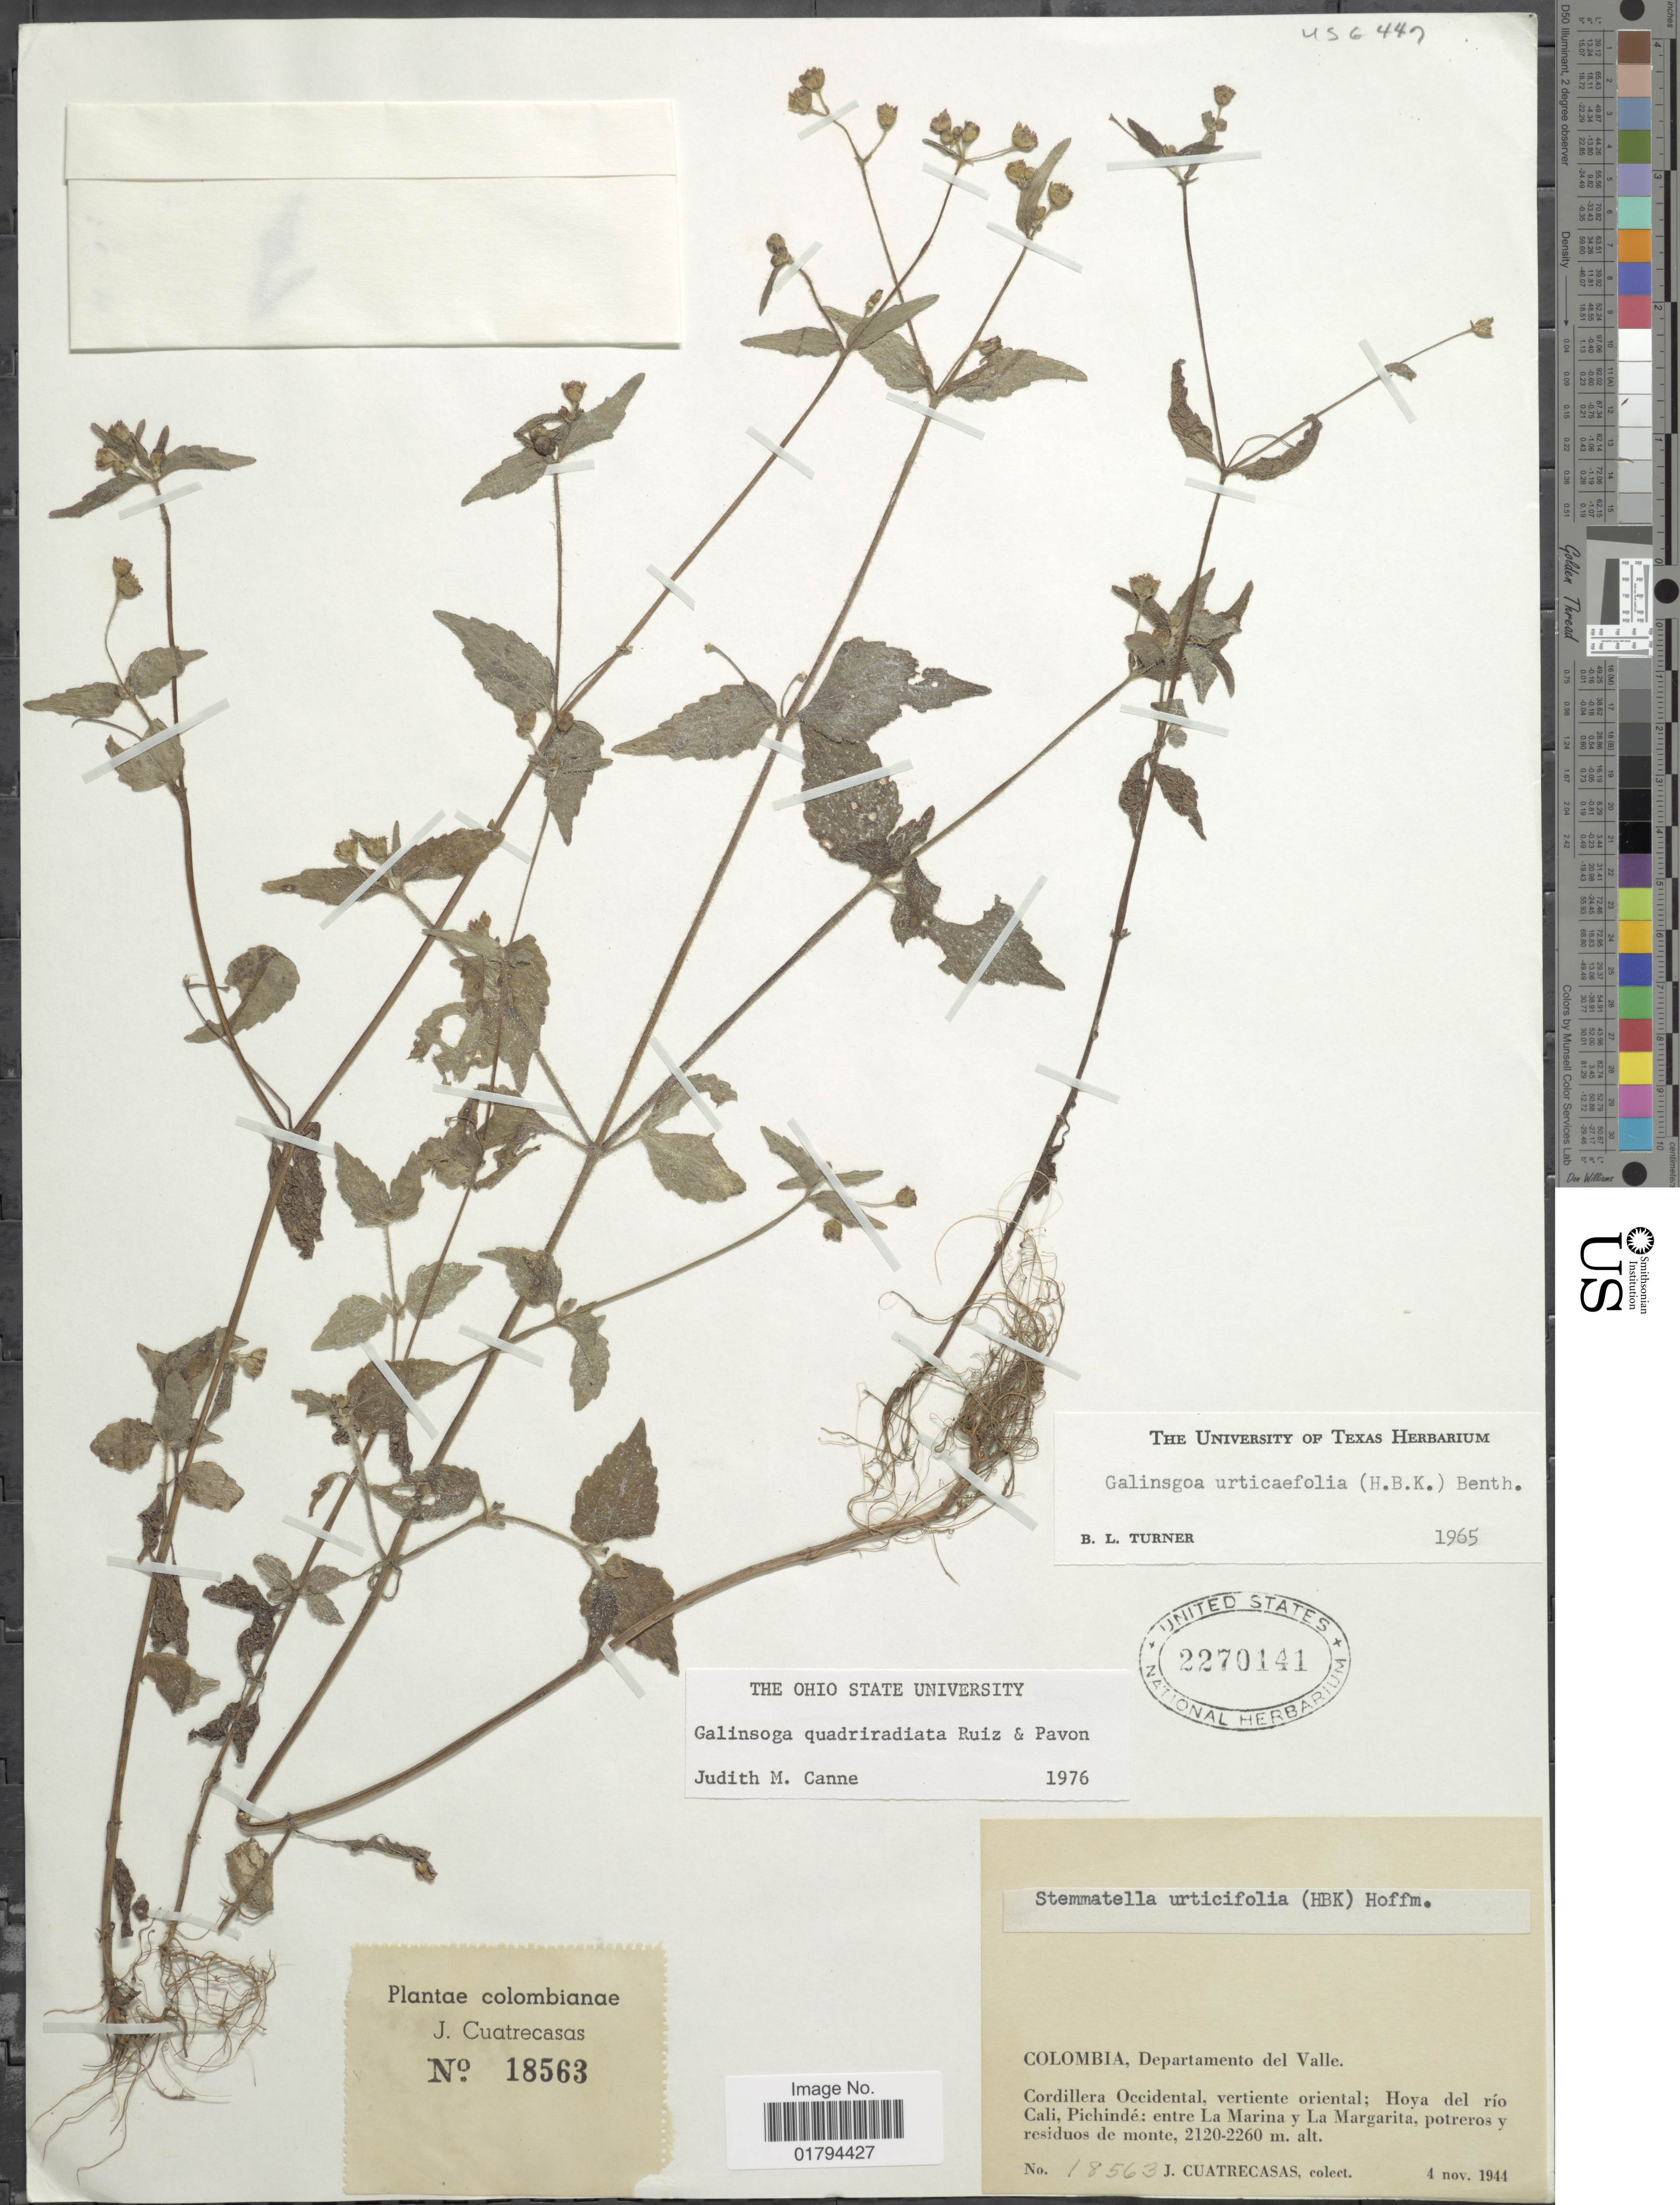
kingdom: Plantae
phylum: Tracheophyta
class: Magnoliopsida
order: Asterales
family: Asteraceae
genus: Galinsoga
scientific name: Galinsoga quadriradiata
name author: Ruiz & Pav.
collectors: J. Cuatrecasas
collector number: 18563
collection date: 1944-11-04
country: Colombia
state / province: Valle del Cauca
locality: Del Valle, Cordillera Occidental, vertiente oriental; Hoya del rio Cali, Pihinde: entre La Marina y La Margarita, potreros y residuos de monte.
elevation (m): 2120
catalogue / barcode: US 2270141